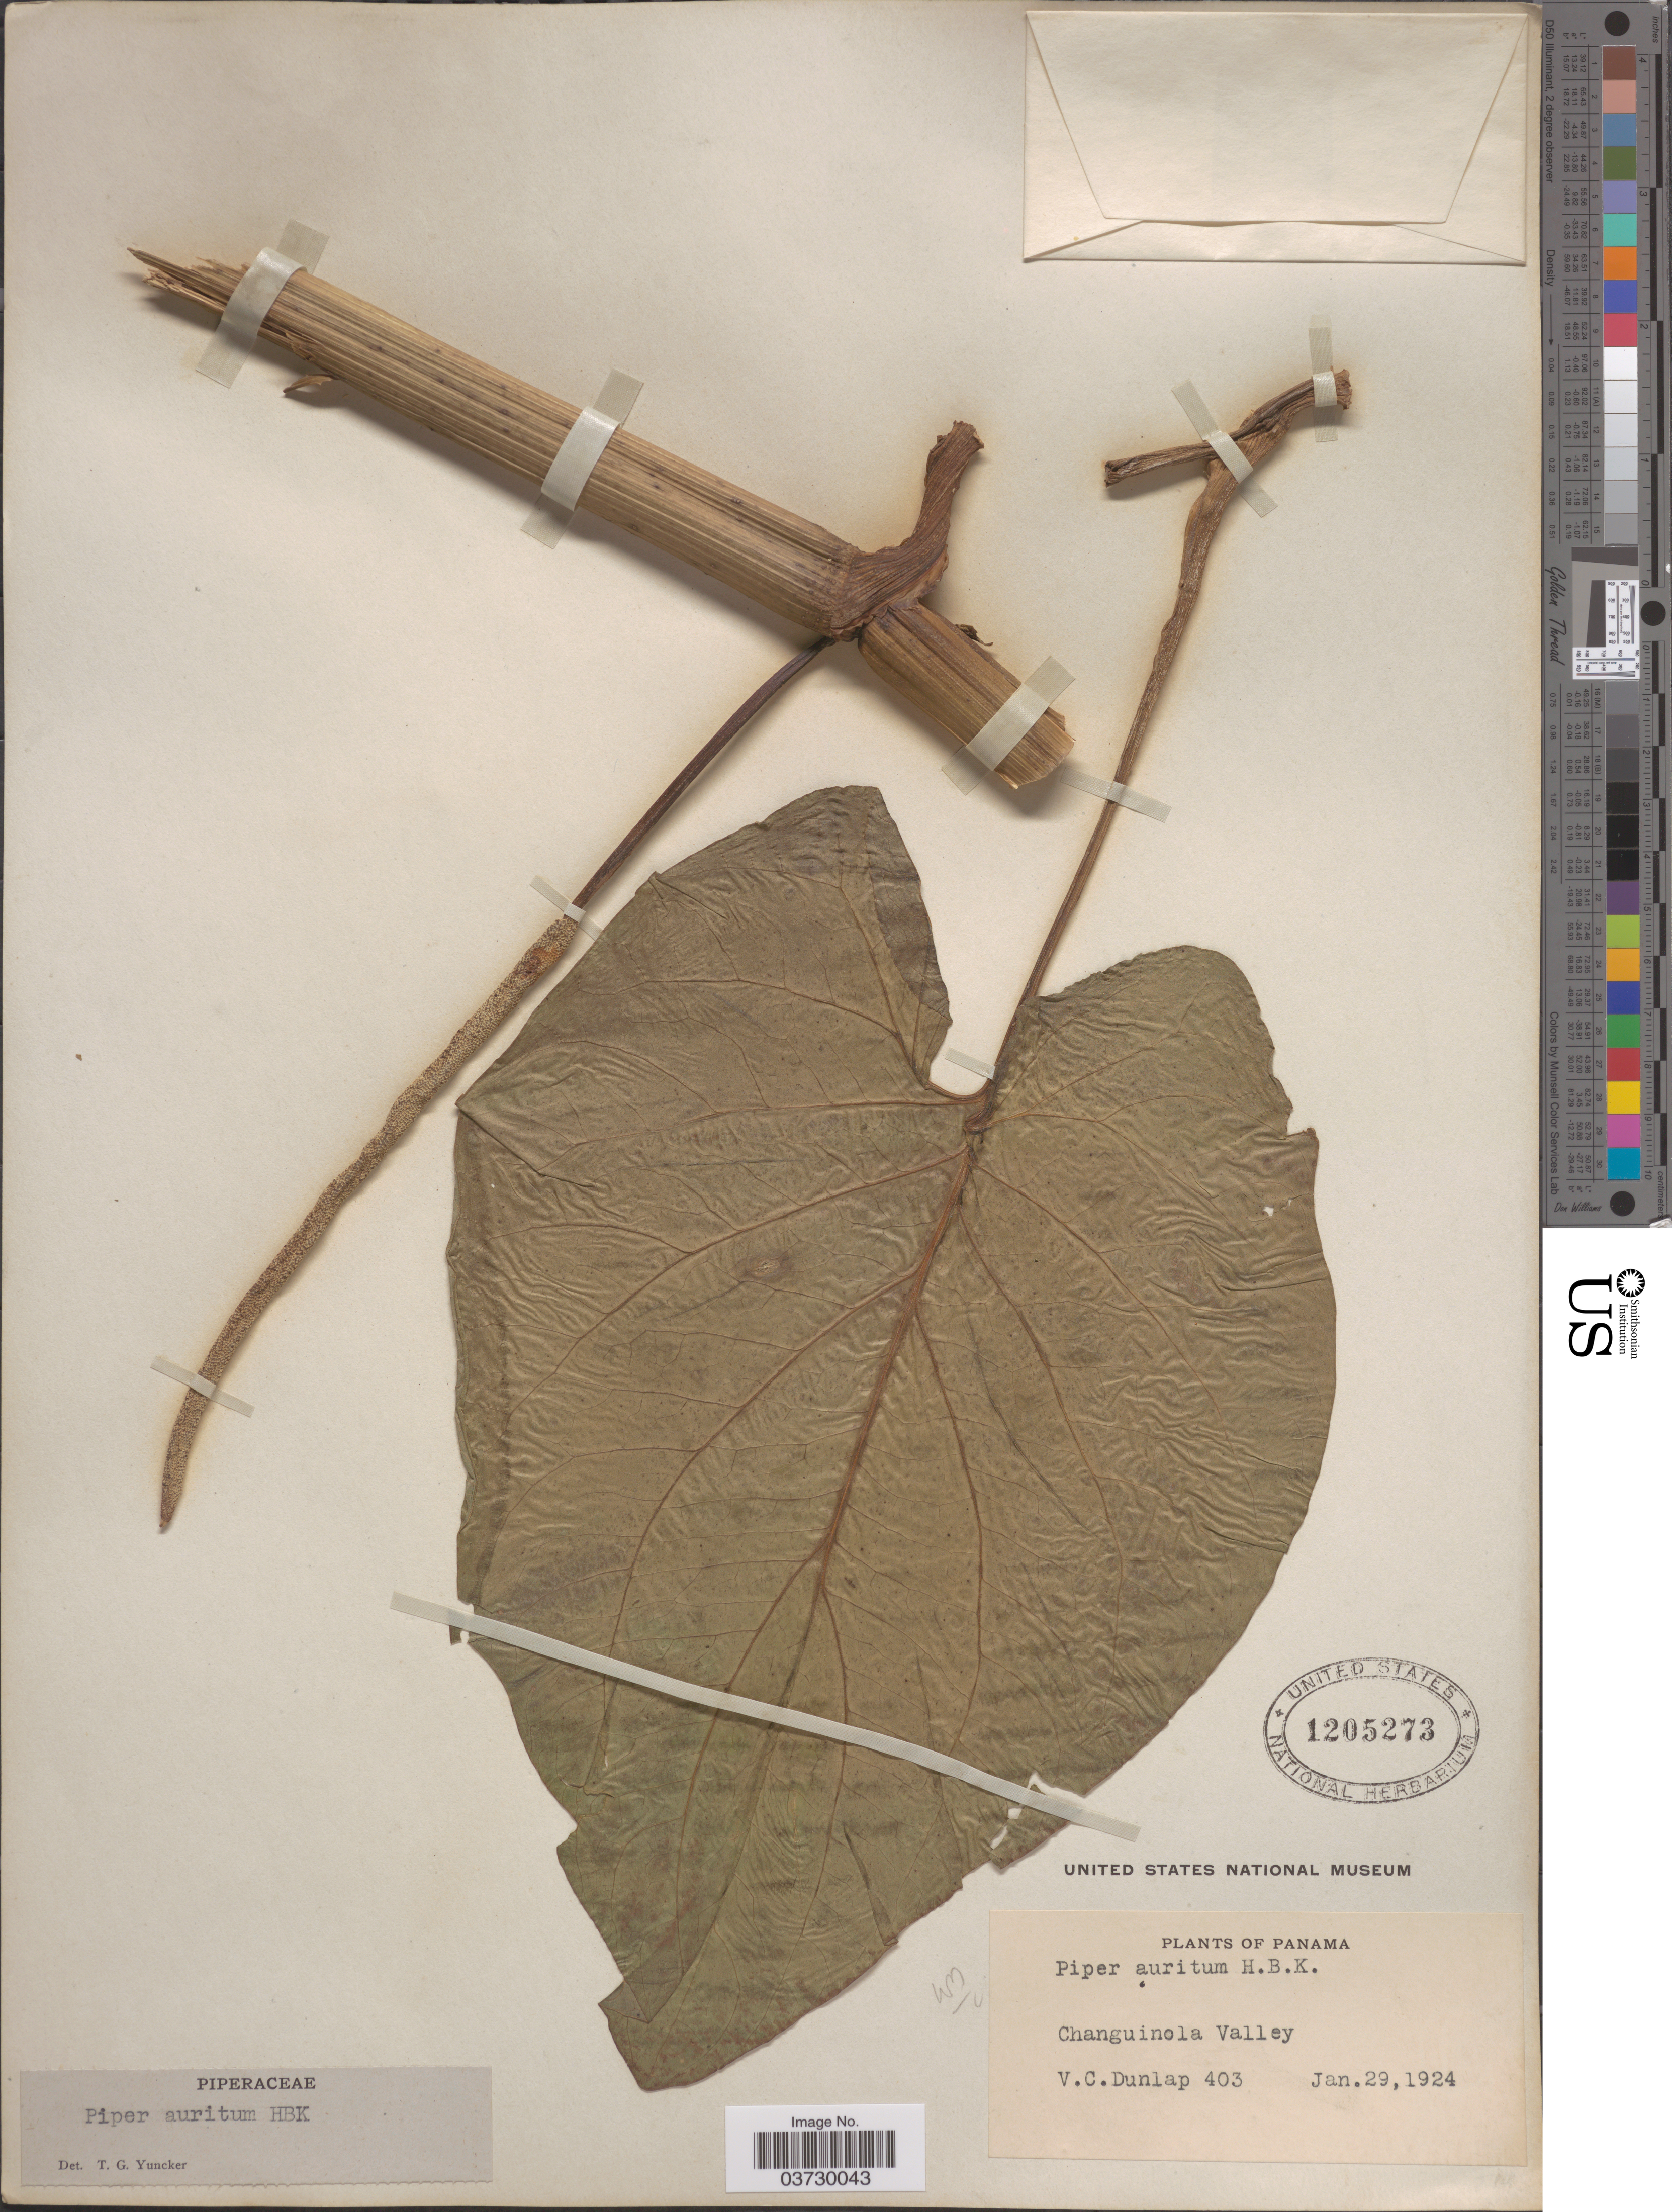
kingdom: Plantae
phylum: Tracheophyta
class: Magnoliopsida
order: Piperales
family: Piperaceae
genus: Piper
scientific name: Piper auritum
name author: Kunth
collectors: V. C. Dunlap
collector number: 403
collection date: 1924-01-29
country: Panama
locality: Changuinola Valley.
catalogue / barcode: US 1205273